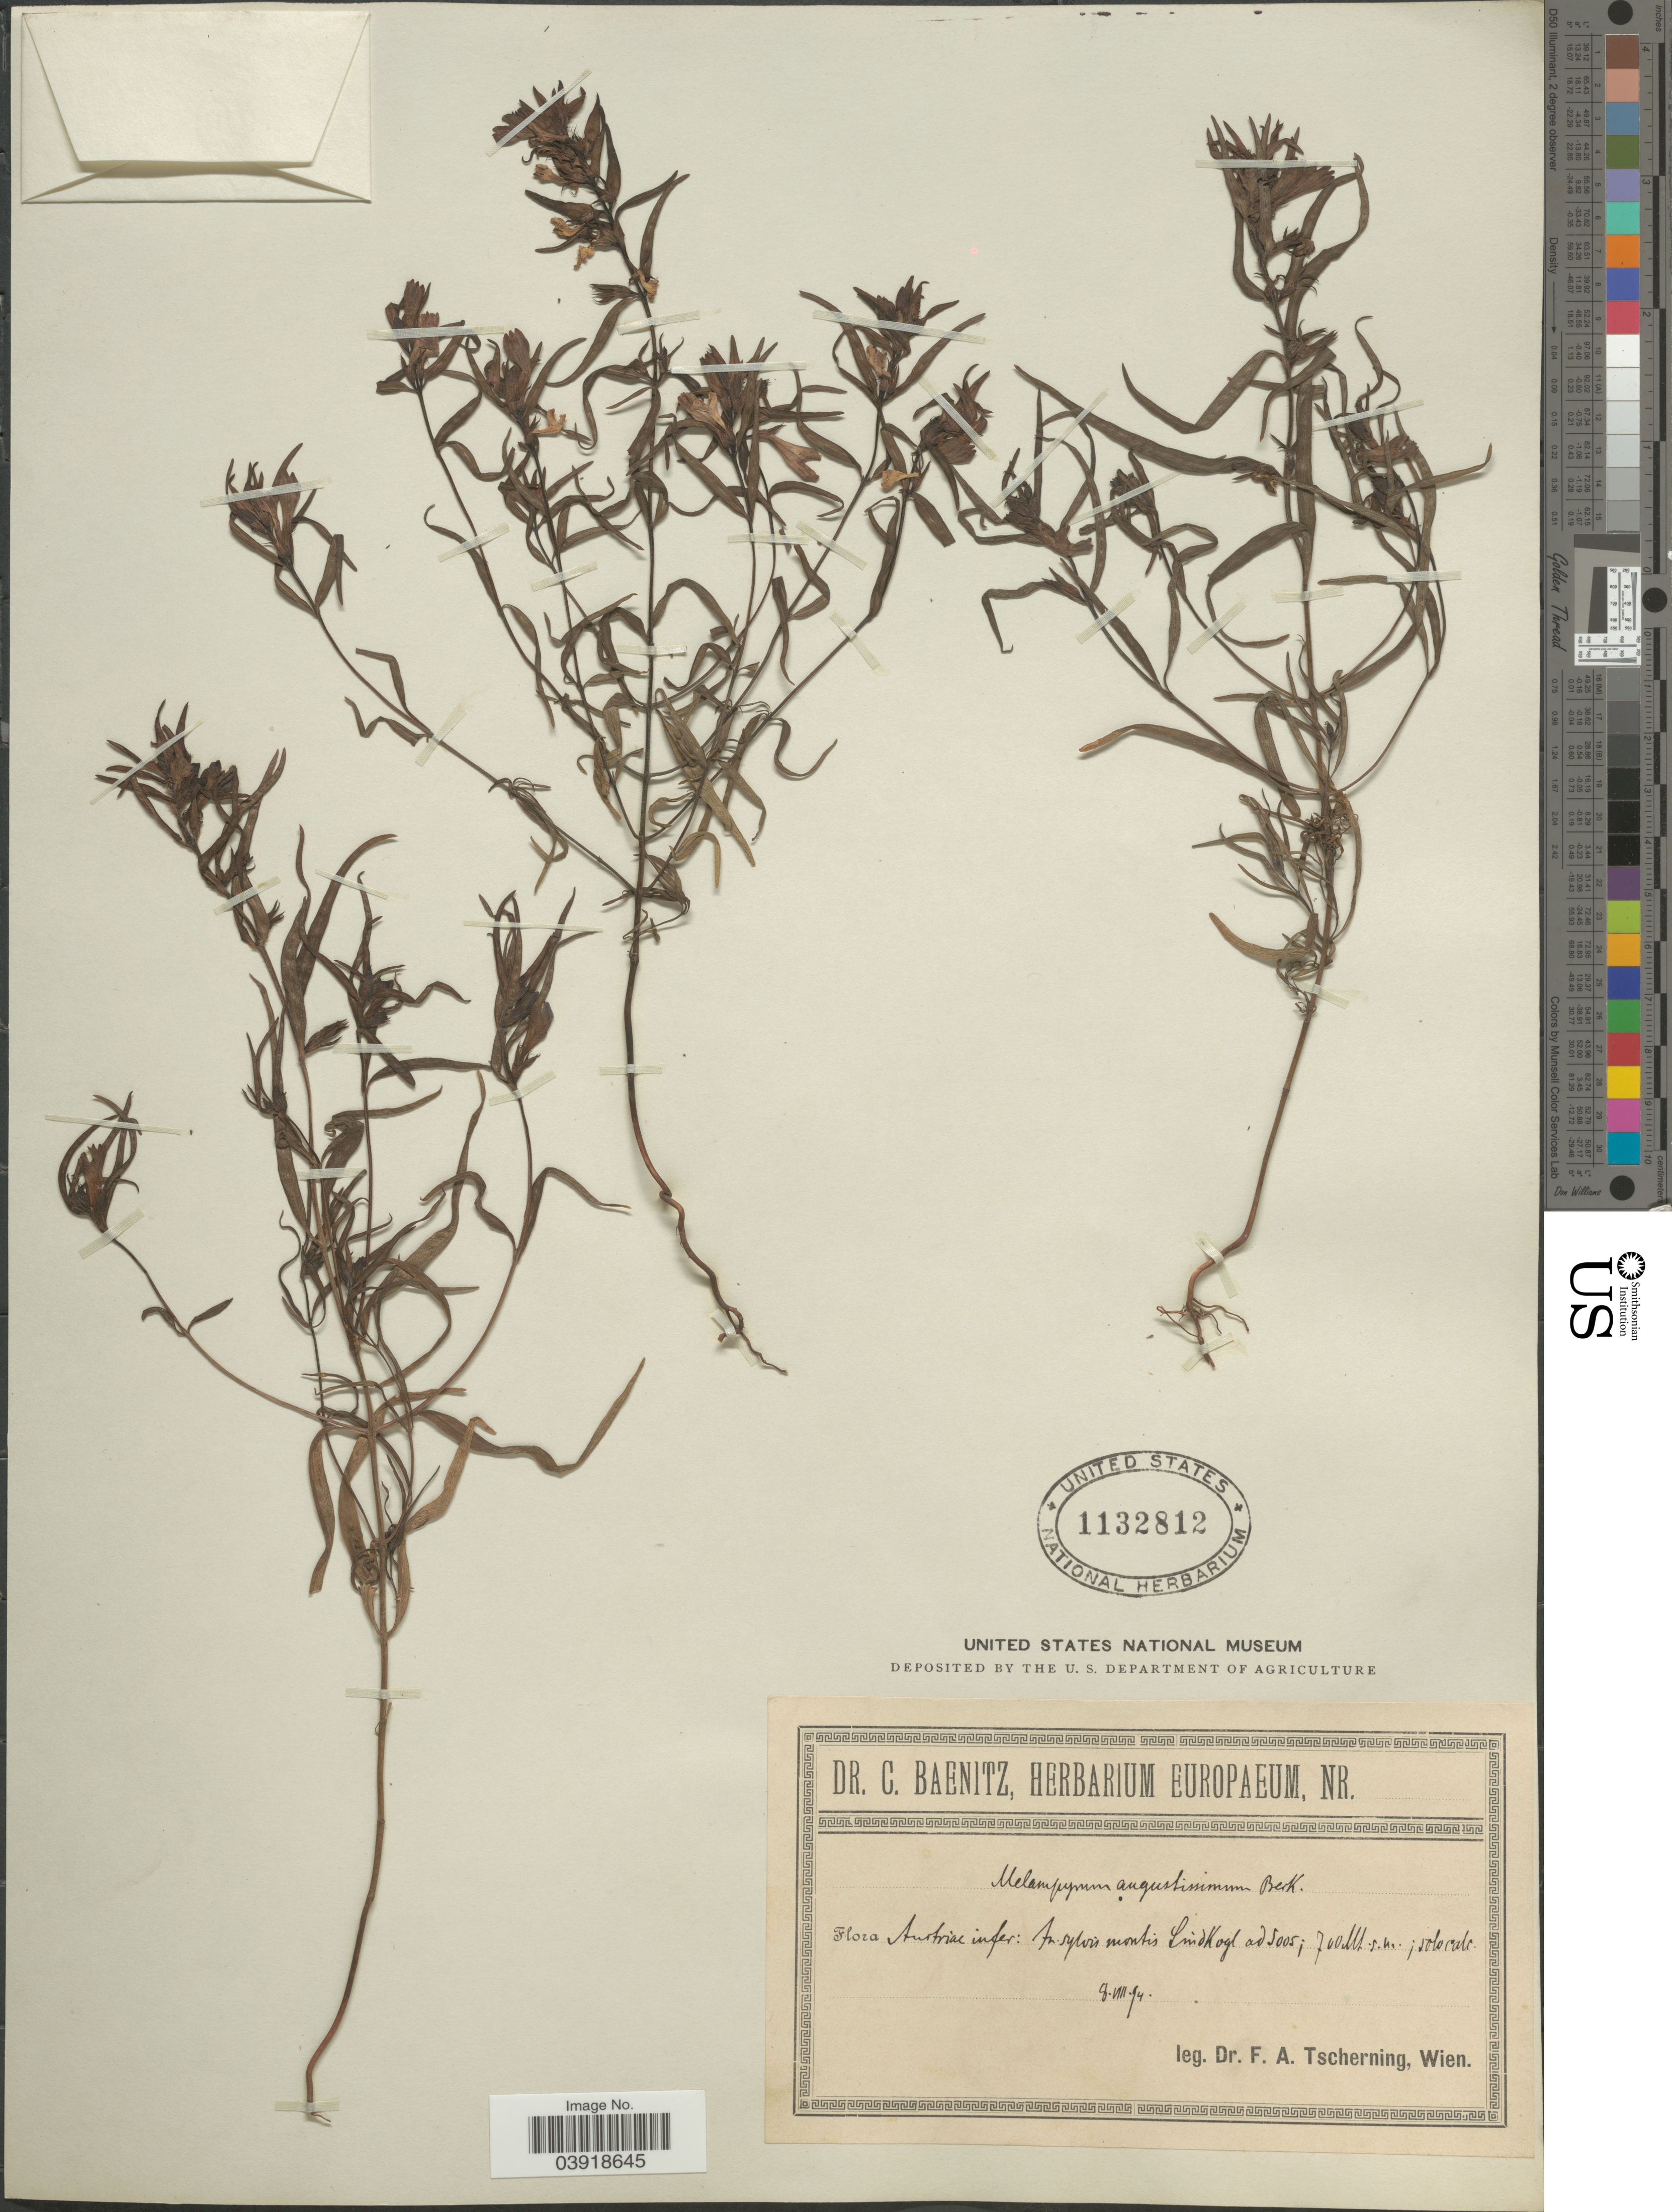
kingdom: Plantae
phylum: Tracheophyta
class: Magnoliopsida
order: Lamiales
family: Orobanchaceae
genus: Melampyrum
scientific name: Melampyrum angustissimum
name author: Beck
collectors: F. A. Tscherning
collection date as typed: Transcribed d/m/y: 8/8/94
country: Austria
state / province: Wien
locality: Austriae infer: In sylvis montis Lindkogl ad 5005 [interpreted].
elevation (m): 700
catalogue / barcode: US 1132812